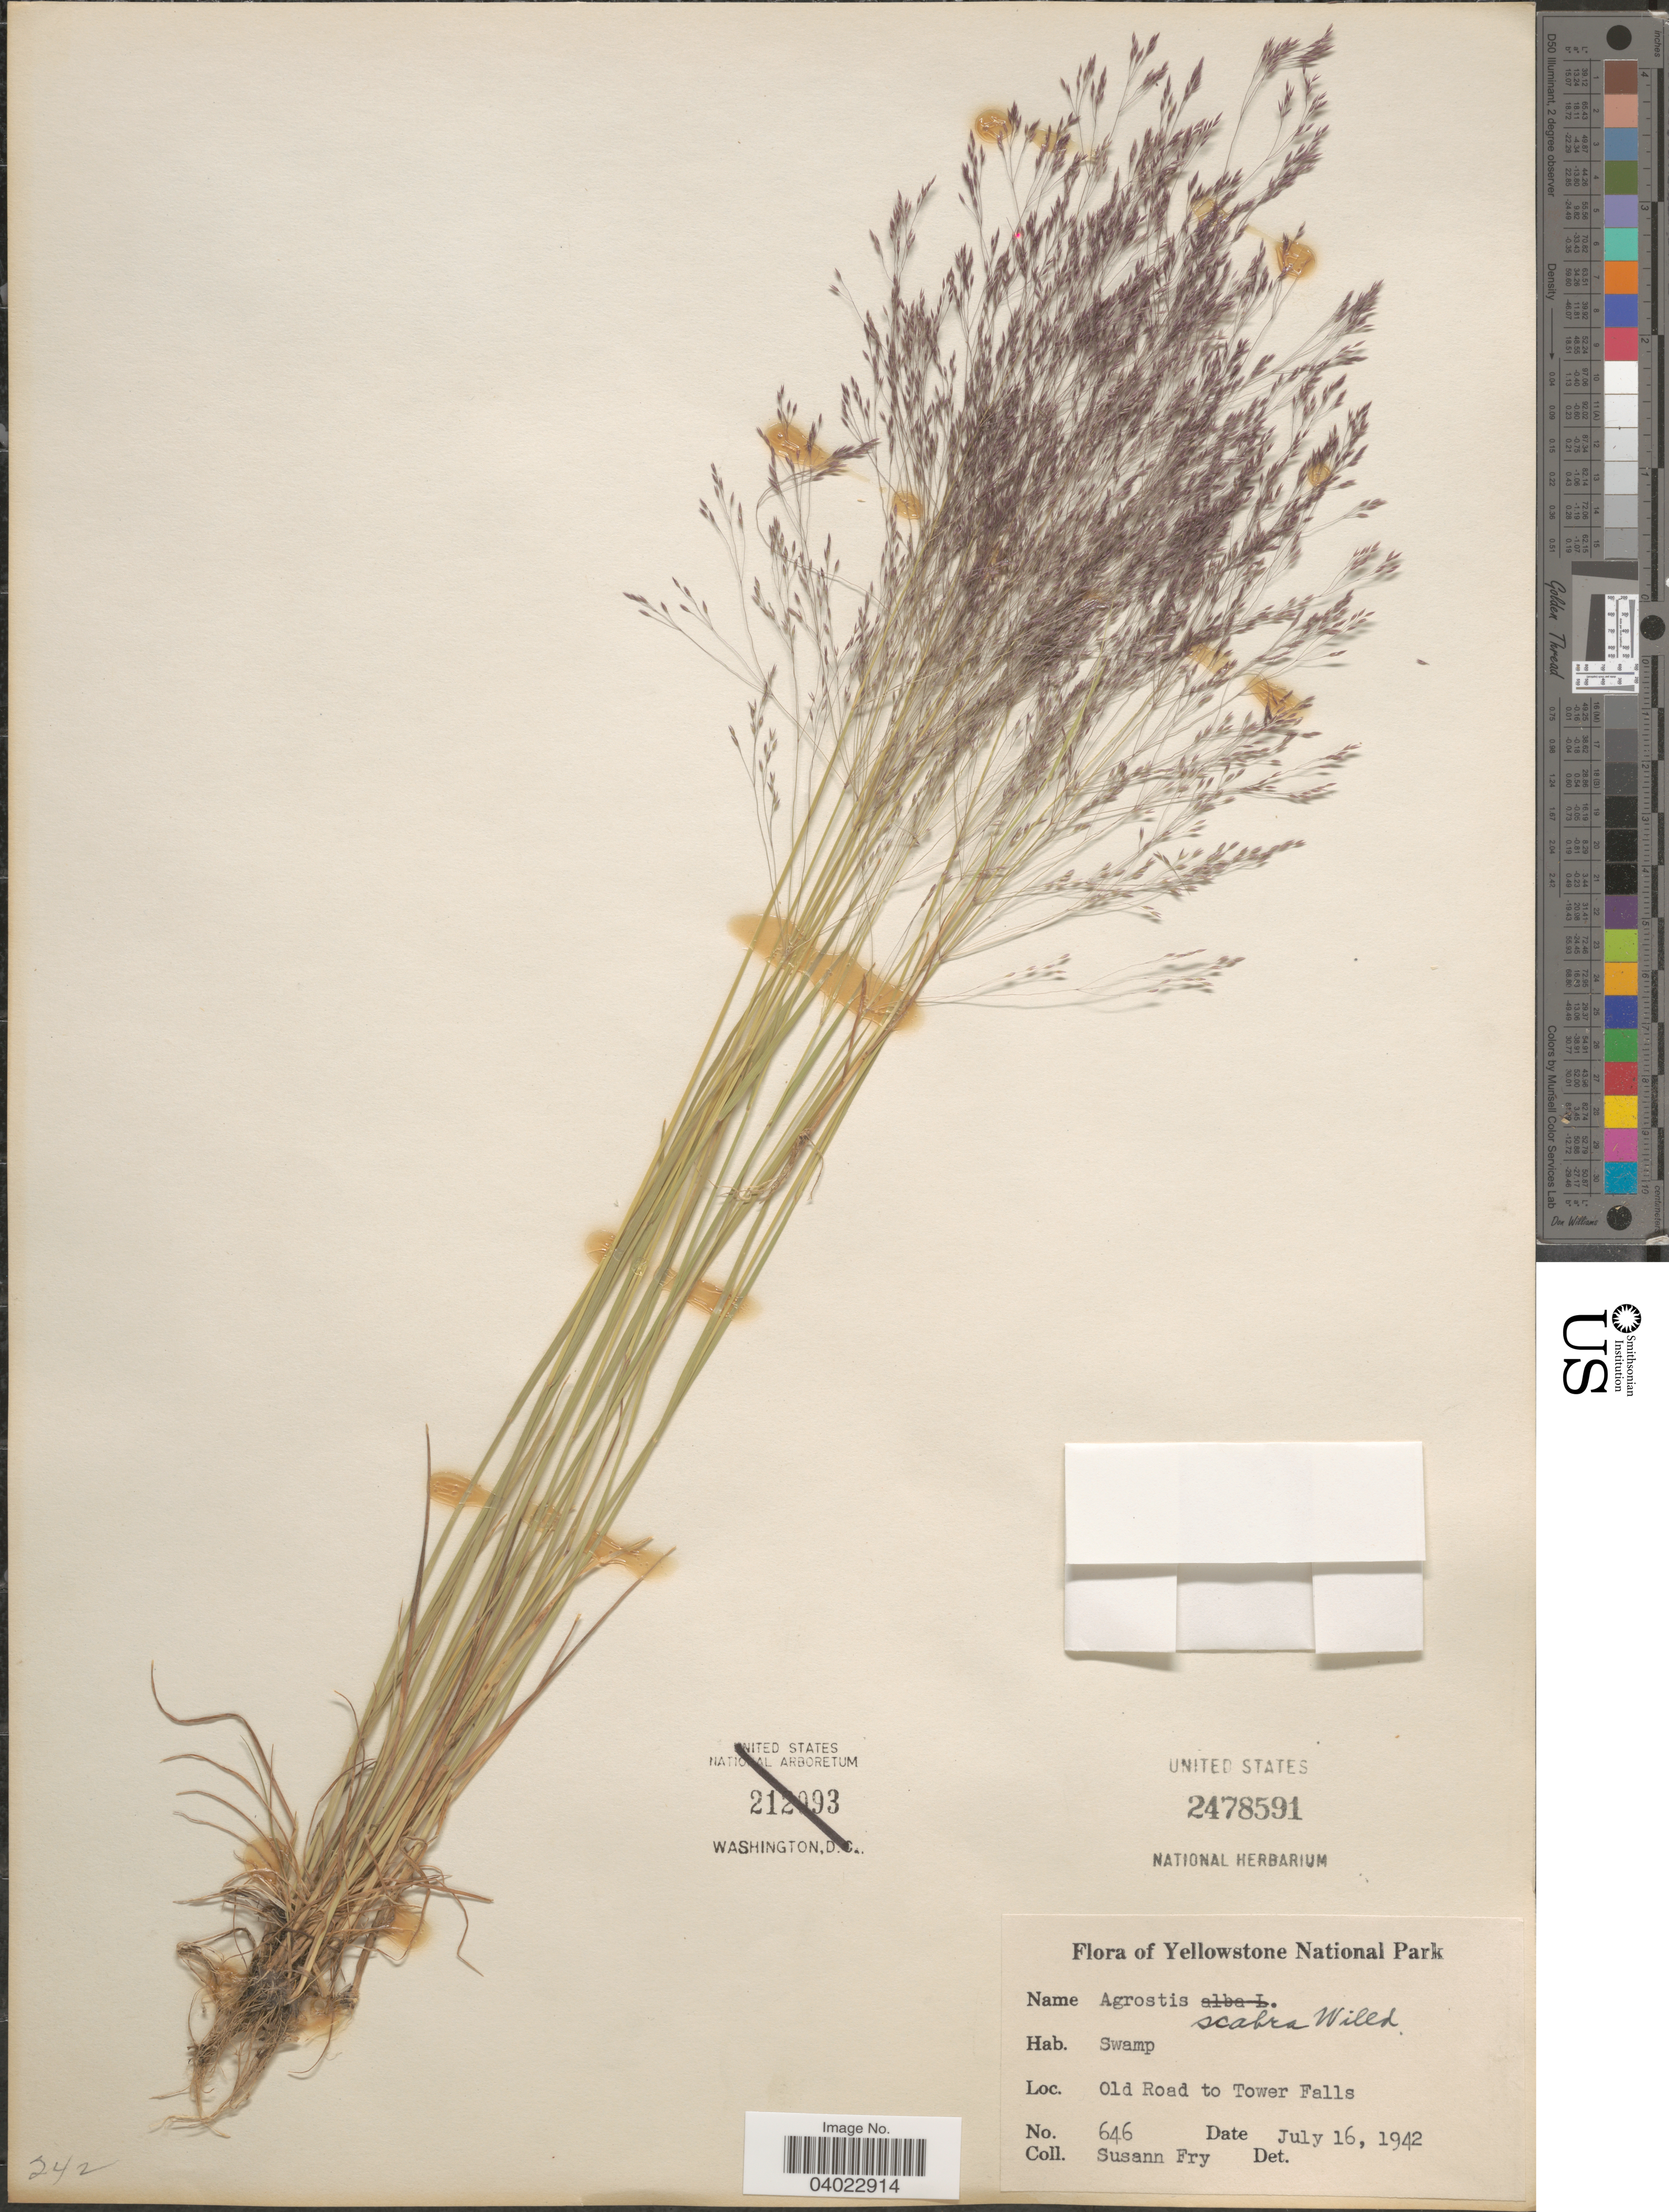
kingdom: Plantae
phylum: Tracheophyta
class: Liliopsida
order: Poales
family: Poaceae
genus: Agrostis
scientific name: Agrostis scabra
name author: Willd.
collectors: S. Fry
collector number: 646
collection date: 1942-07-16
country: United States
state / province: Wyoming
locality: Yellowstone National Park. Old road to Tower Falls.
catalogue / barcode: US 2478591